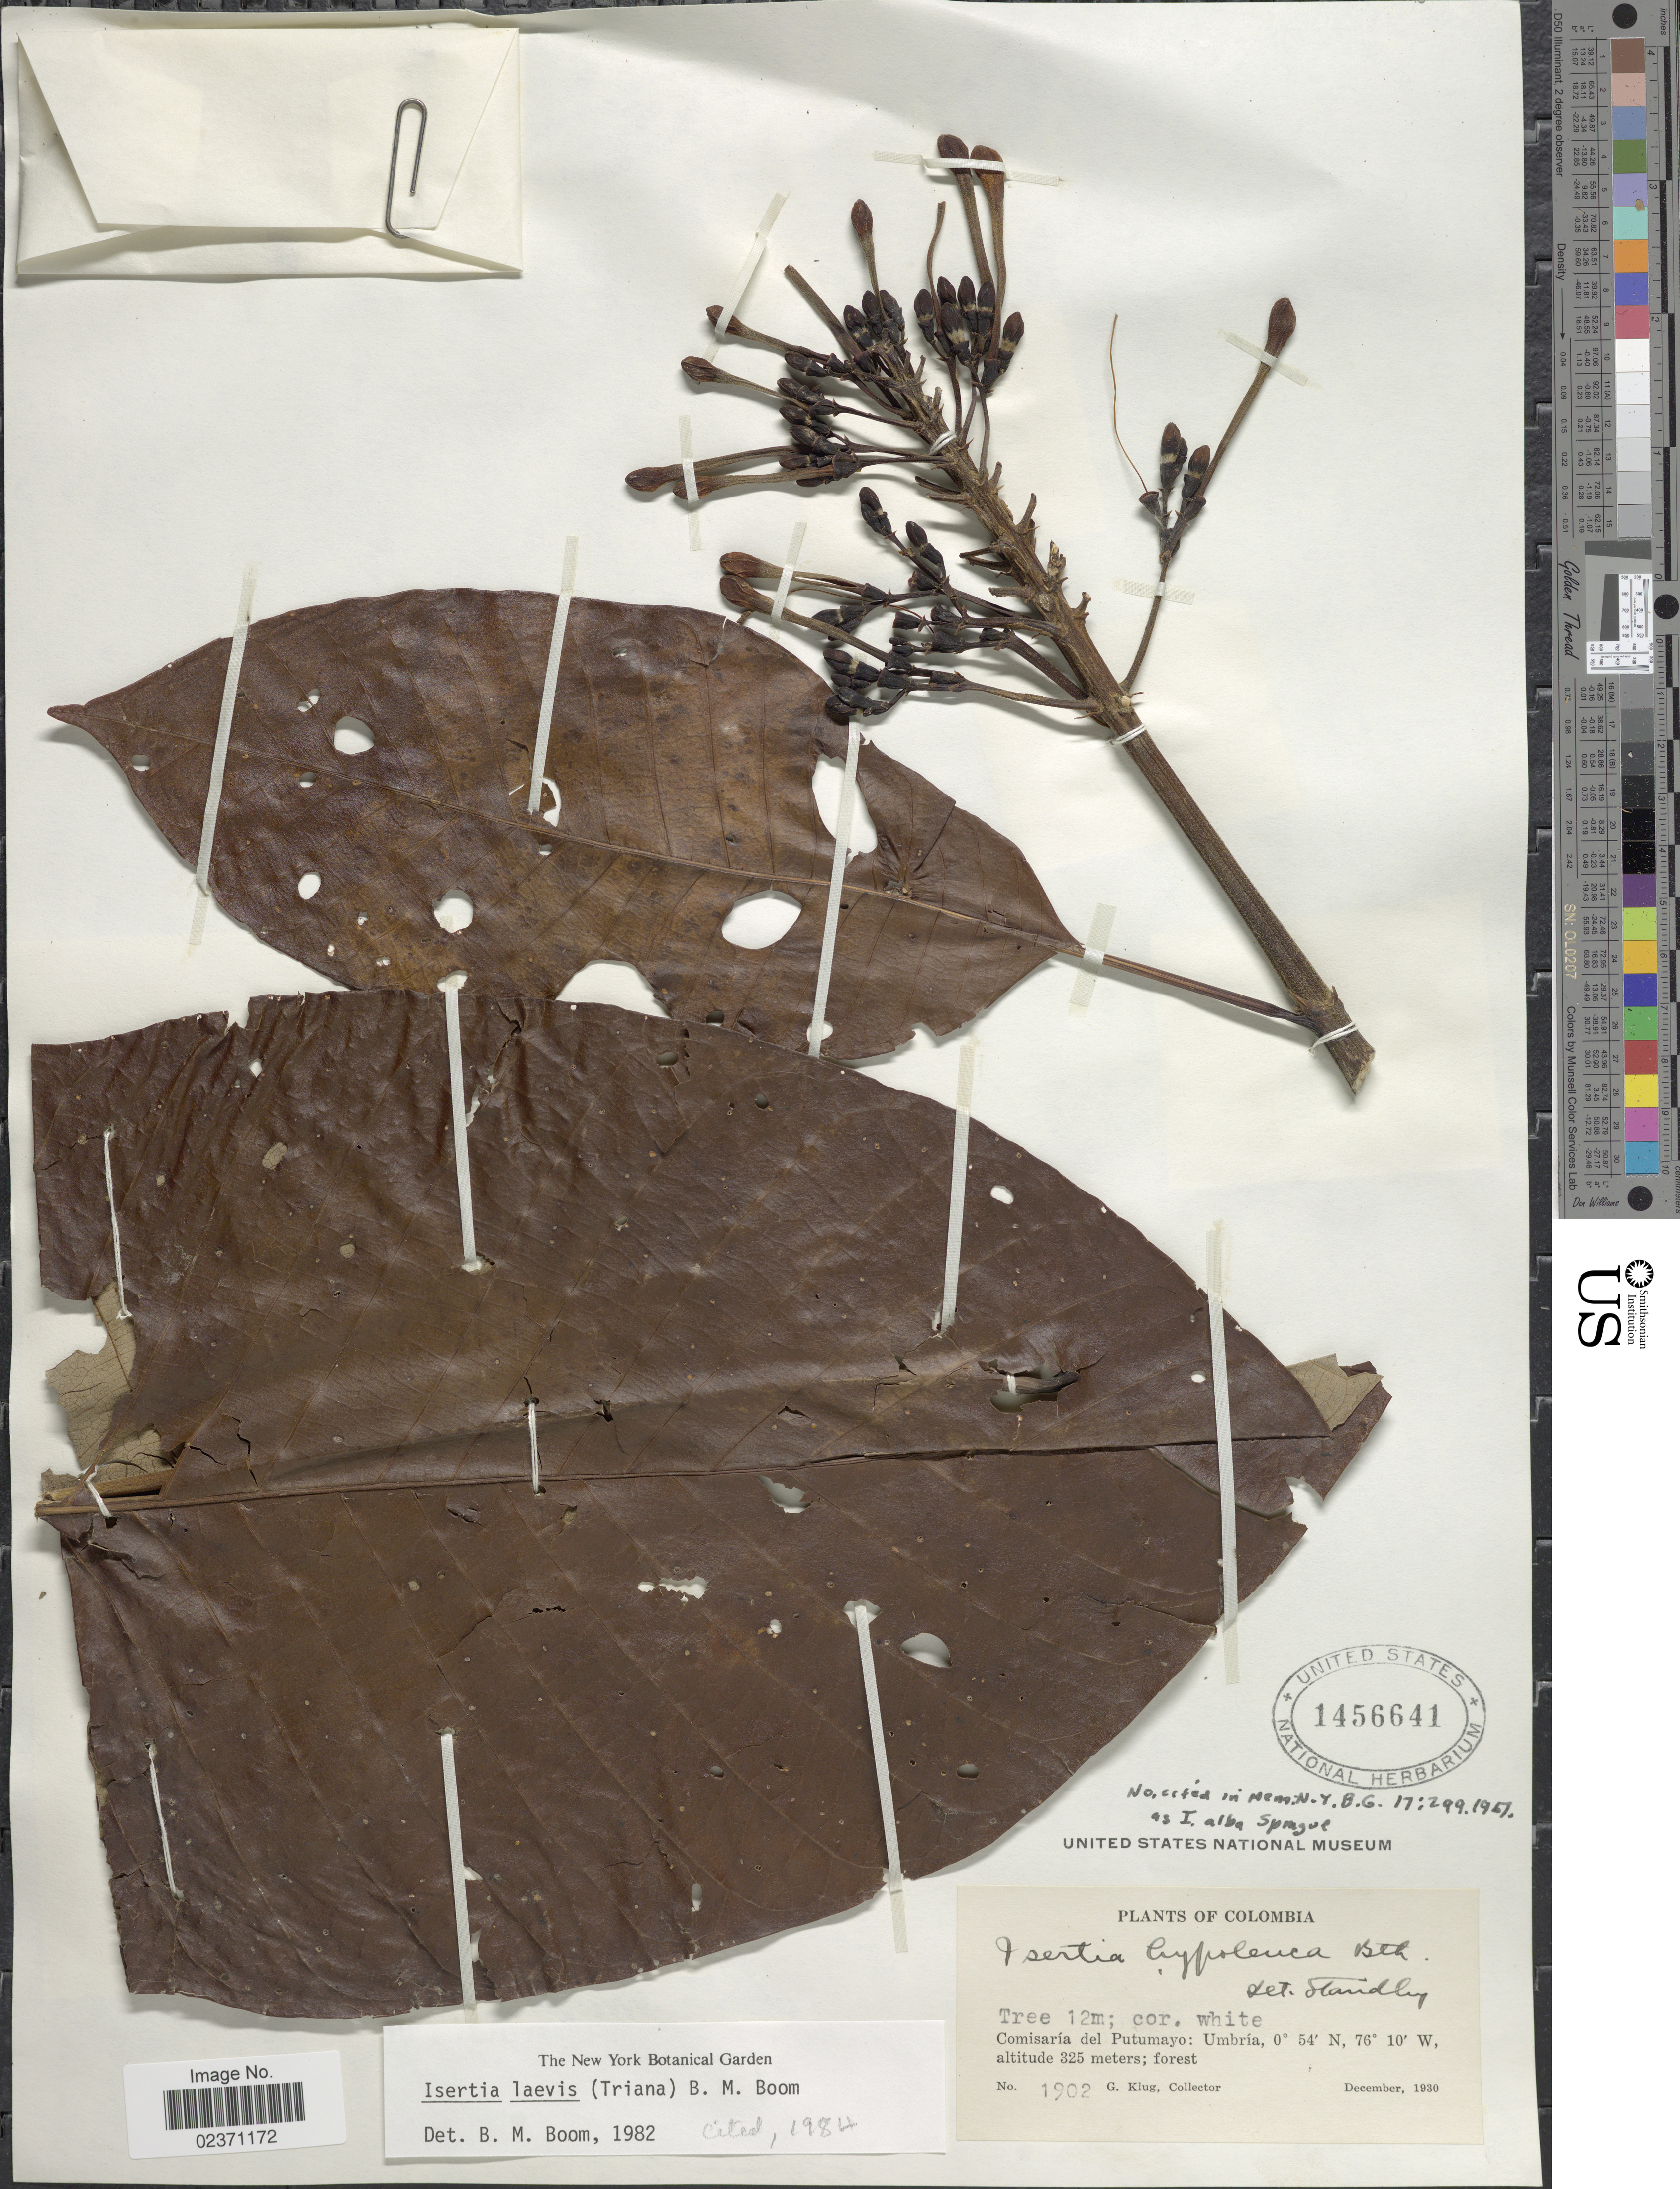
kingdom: Plantae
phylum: Tracheophyta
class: Magnoliopsida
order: Gentianales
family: Rubiaceae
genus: Isertia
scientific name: Isertia laevis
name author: (Triana) B.M. Boom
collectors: G. Klug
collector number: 1902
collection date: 1930-12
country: Colombia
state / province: Putumayo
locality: Comisaria del Putumayo: Umbria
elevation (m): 325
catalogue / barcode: US 1456641